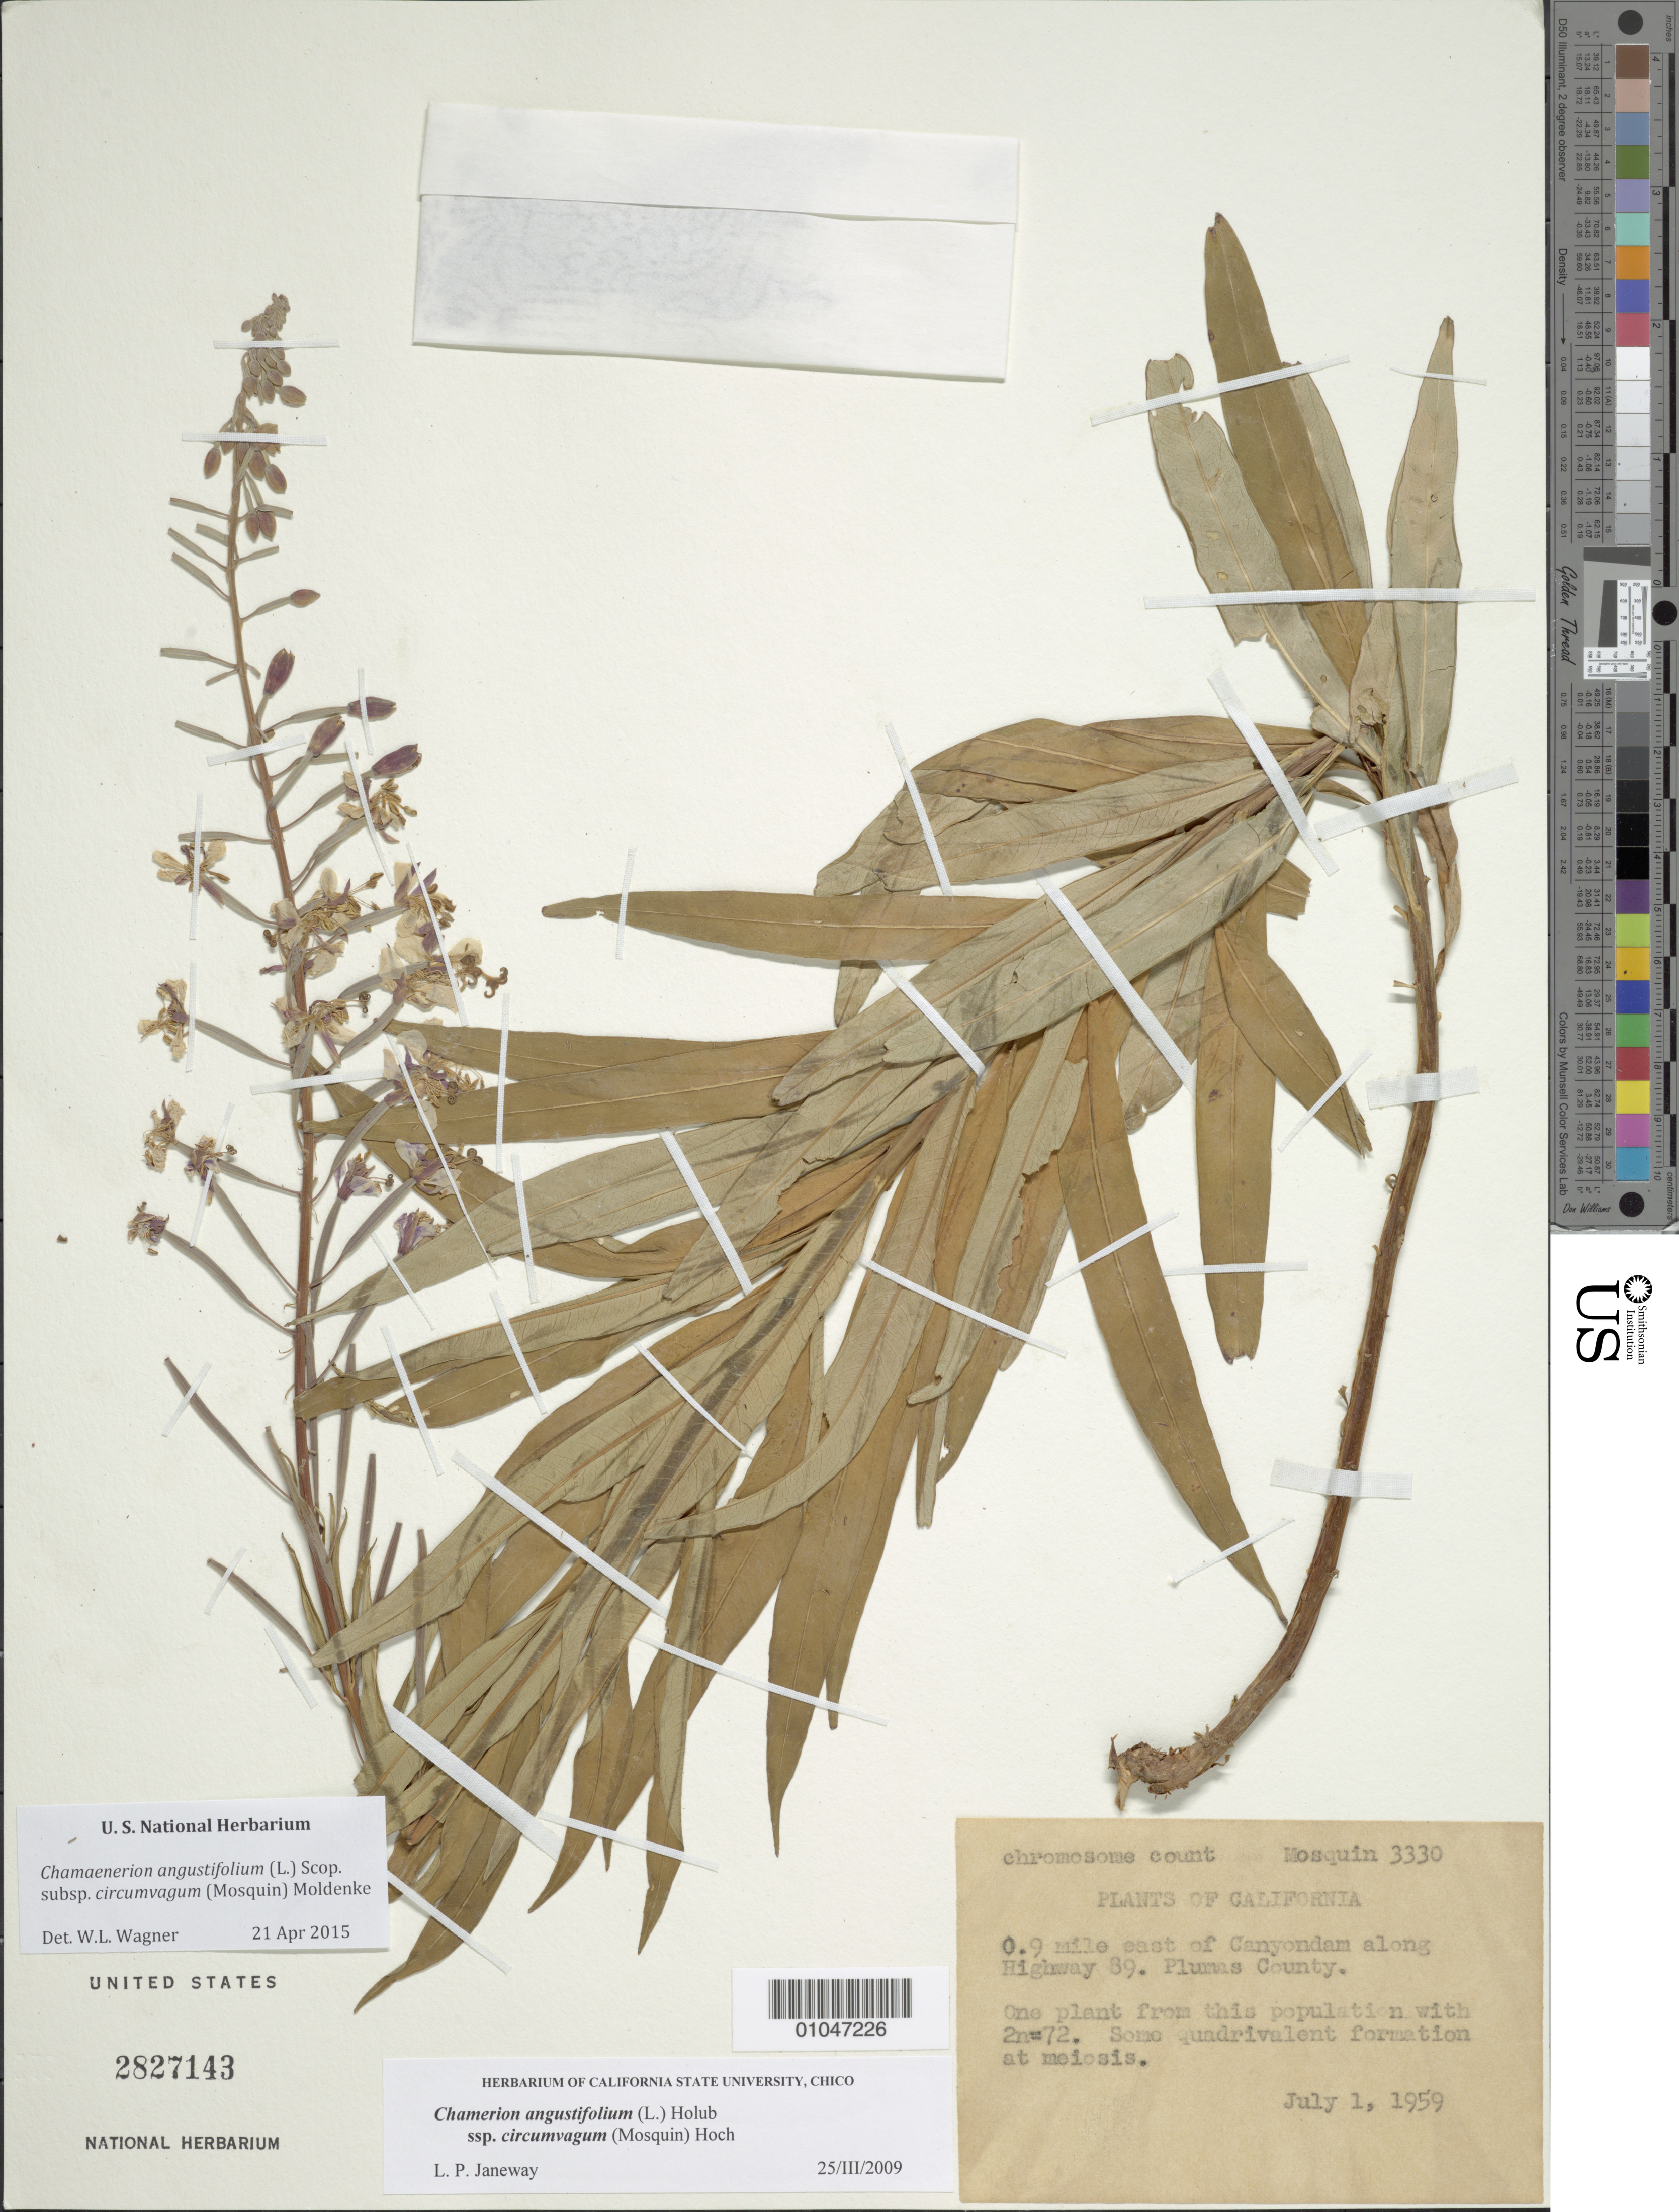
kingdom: Plantae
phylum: Tracheophyta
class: Magnoliopsida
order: Myrtales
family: Onagraceae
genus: Chamaenerion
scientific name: Chamaenerion angustifolium subsp. circumvagum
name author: (Mosquin) Moldenke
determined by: Wagner, W. L., (BOT), Smithsonian Institution - National Museum of Natural History (UNITED STATES)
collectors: T. Mosquin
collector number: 3330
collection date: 1959-07-01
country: United States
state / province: California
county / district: Plumas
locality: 0.9 mi E of Canyondam along Highway 89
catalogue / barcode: US 2827143